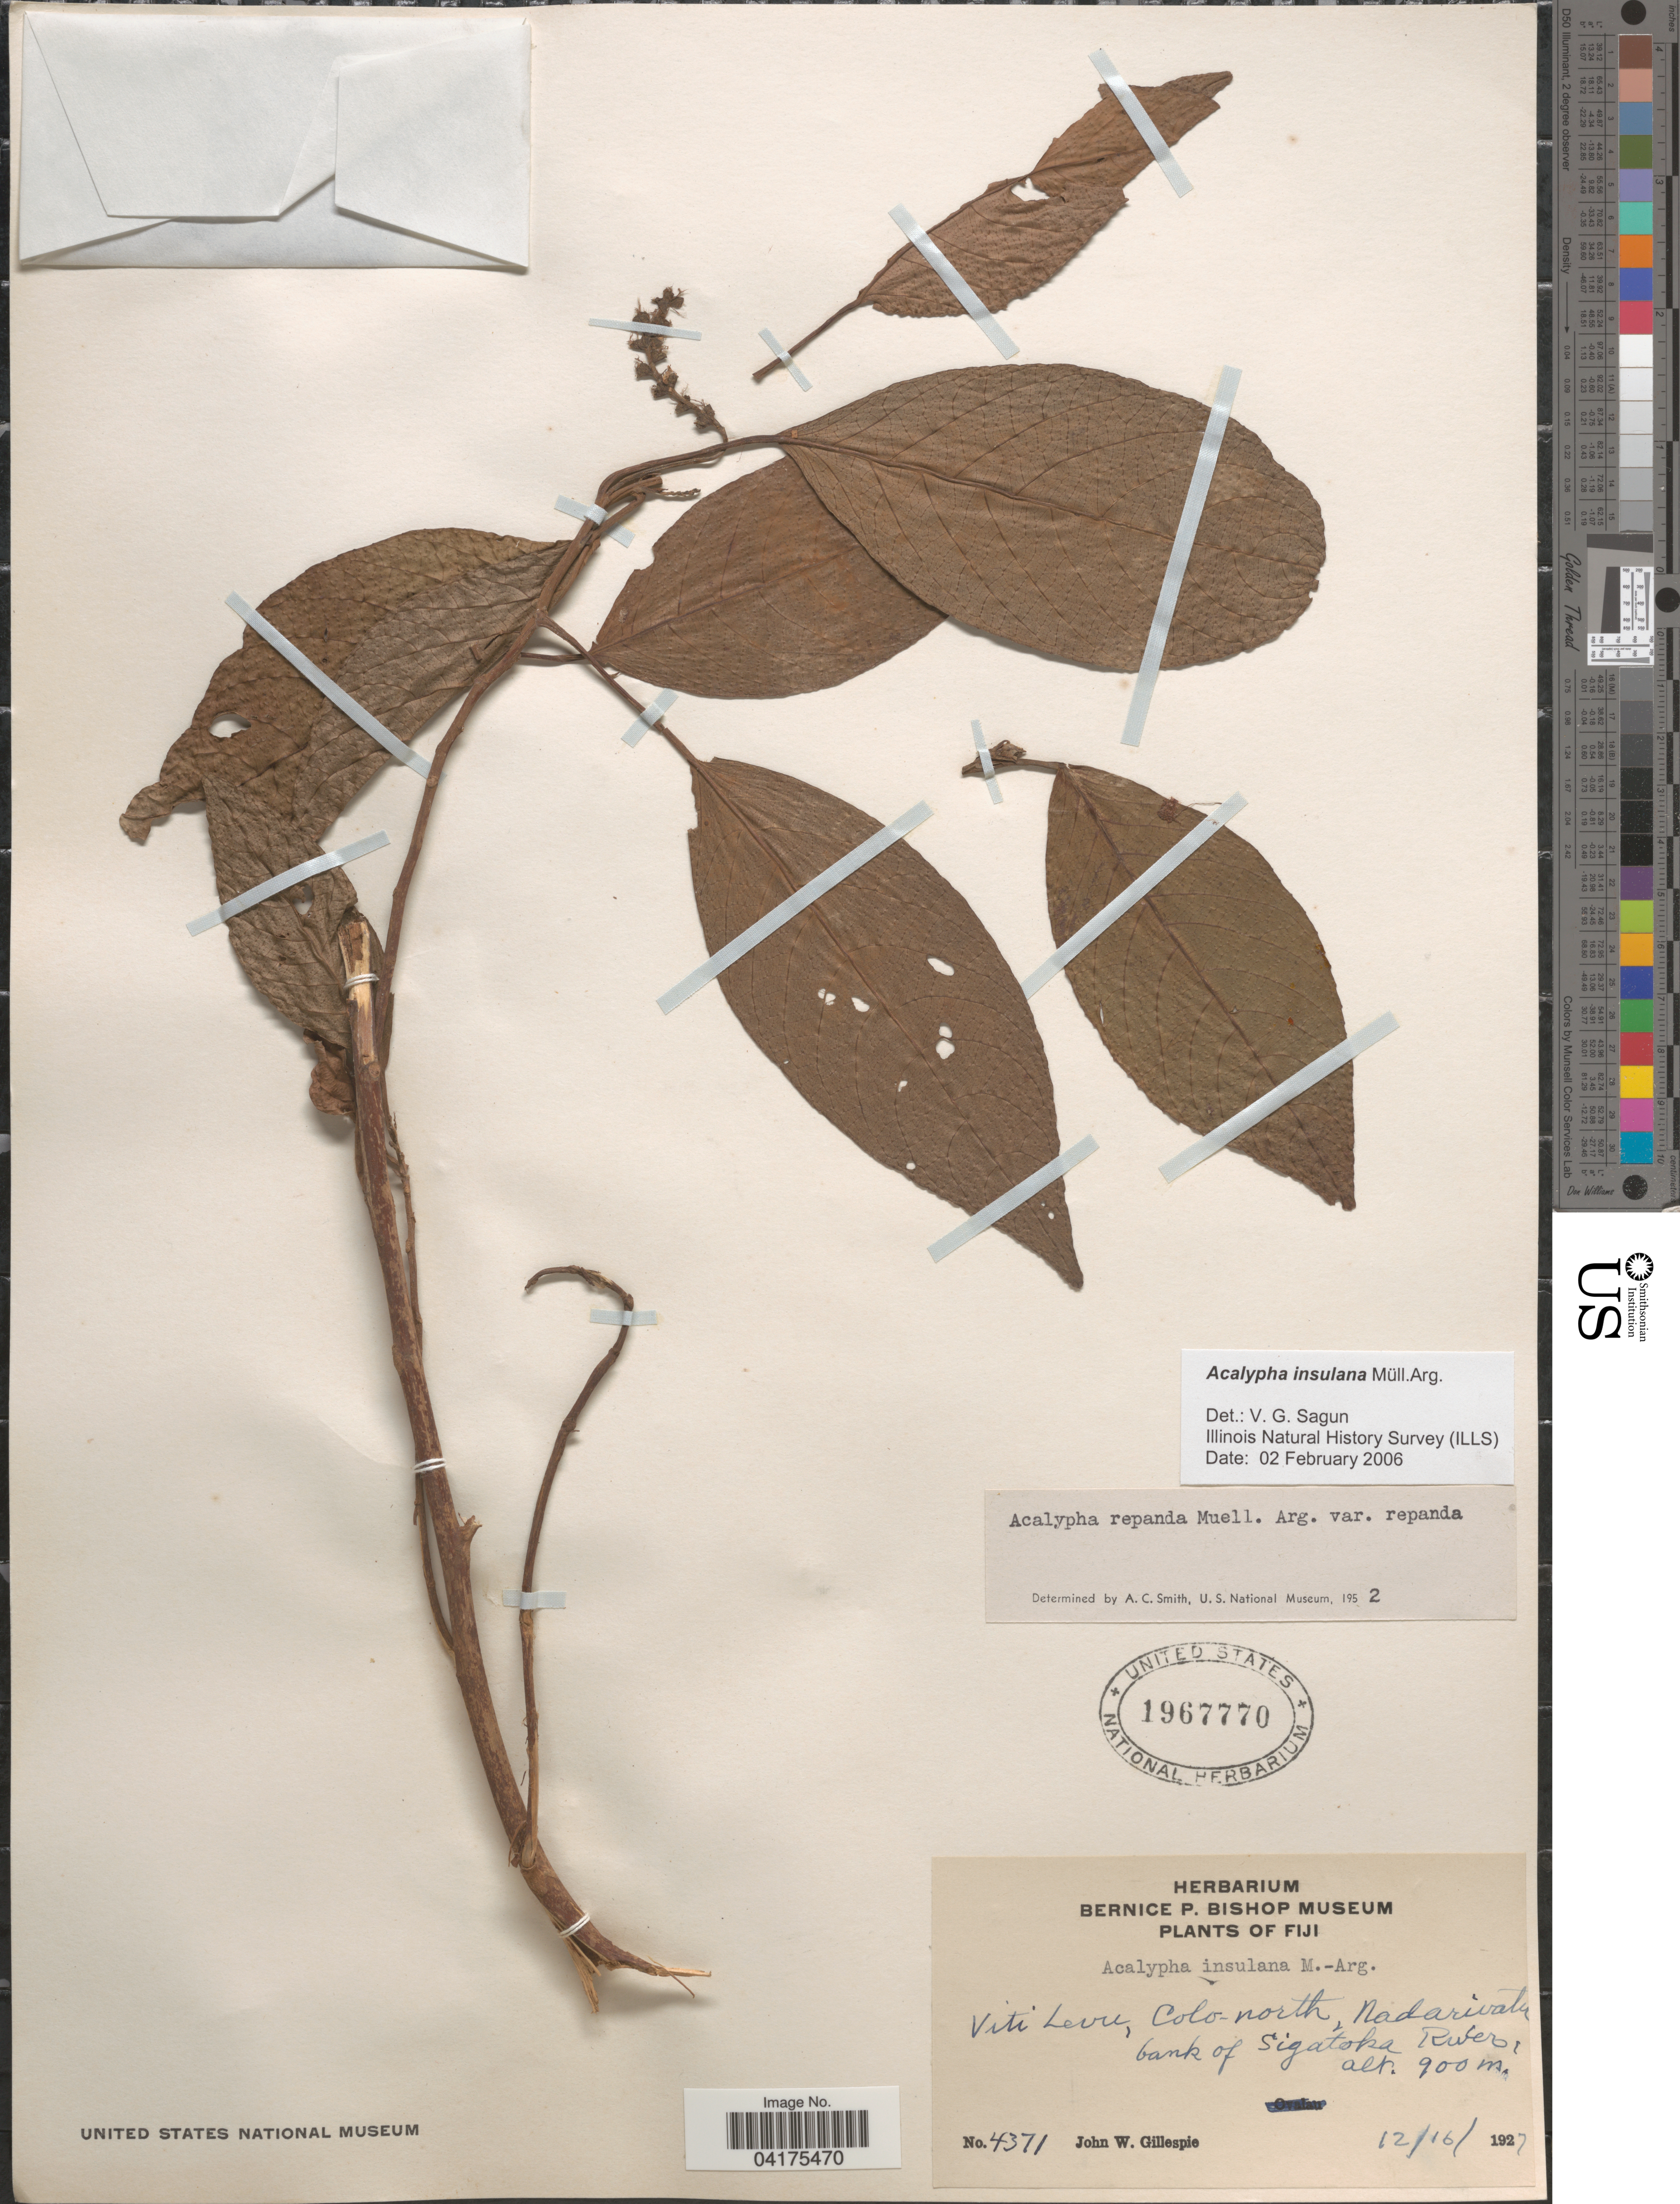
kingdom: Plantae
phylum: Tracheophyta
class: Magnoliopsida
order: Malpighiales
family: Euphorbiaceae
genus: Acalypha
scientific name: Acalypha insulana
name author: Müll. Arg.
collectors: J. W. Gillespie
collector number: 4371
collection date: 1927-12-16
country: Fiji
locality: Viti Levu, Colo-north, Nadarivatu bank of Sigatoka Rivero.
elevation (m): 900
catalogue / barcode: US 1967770